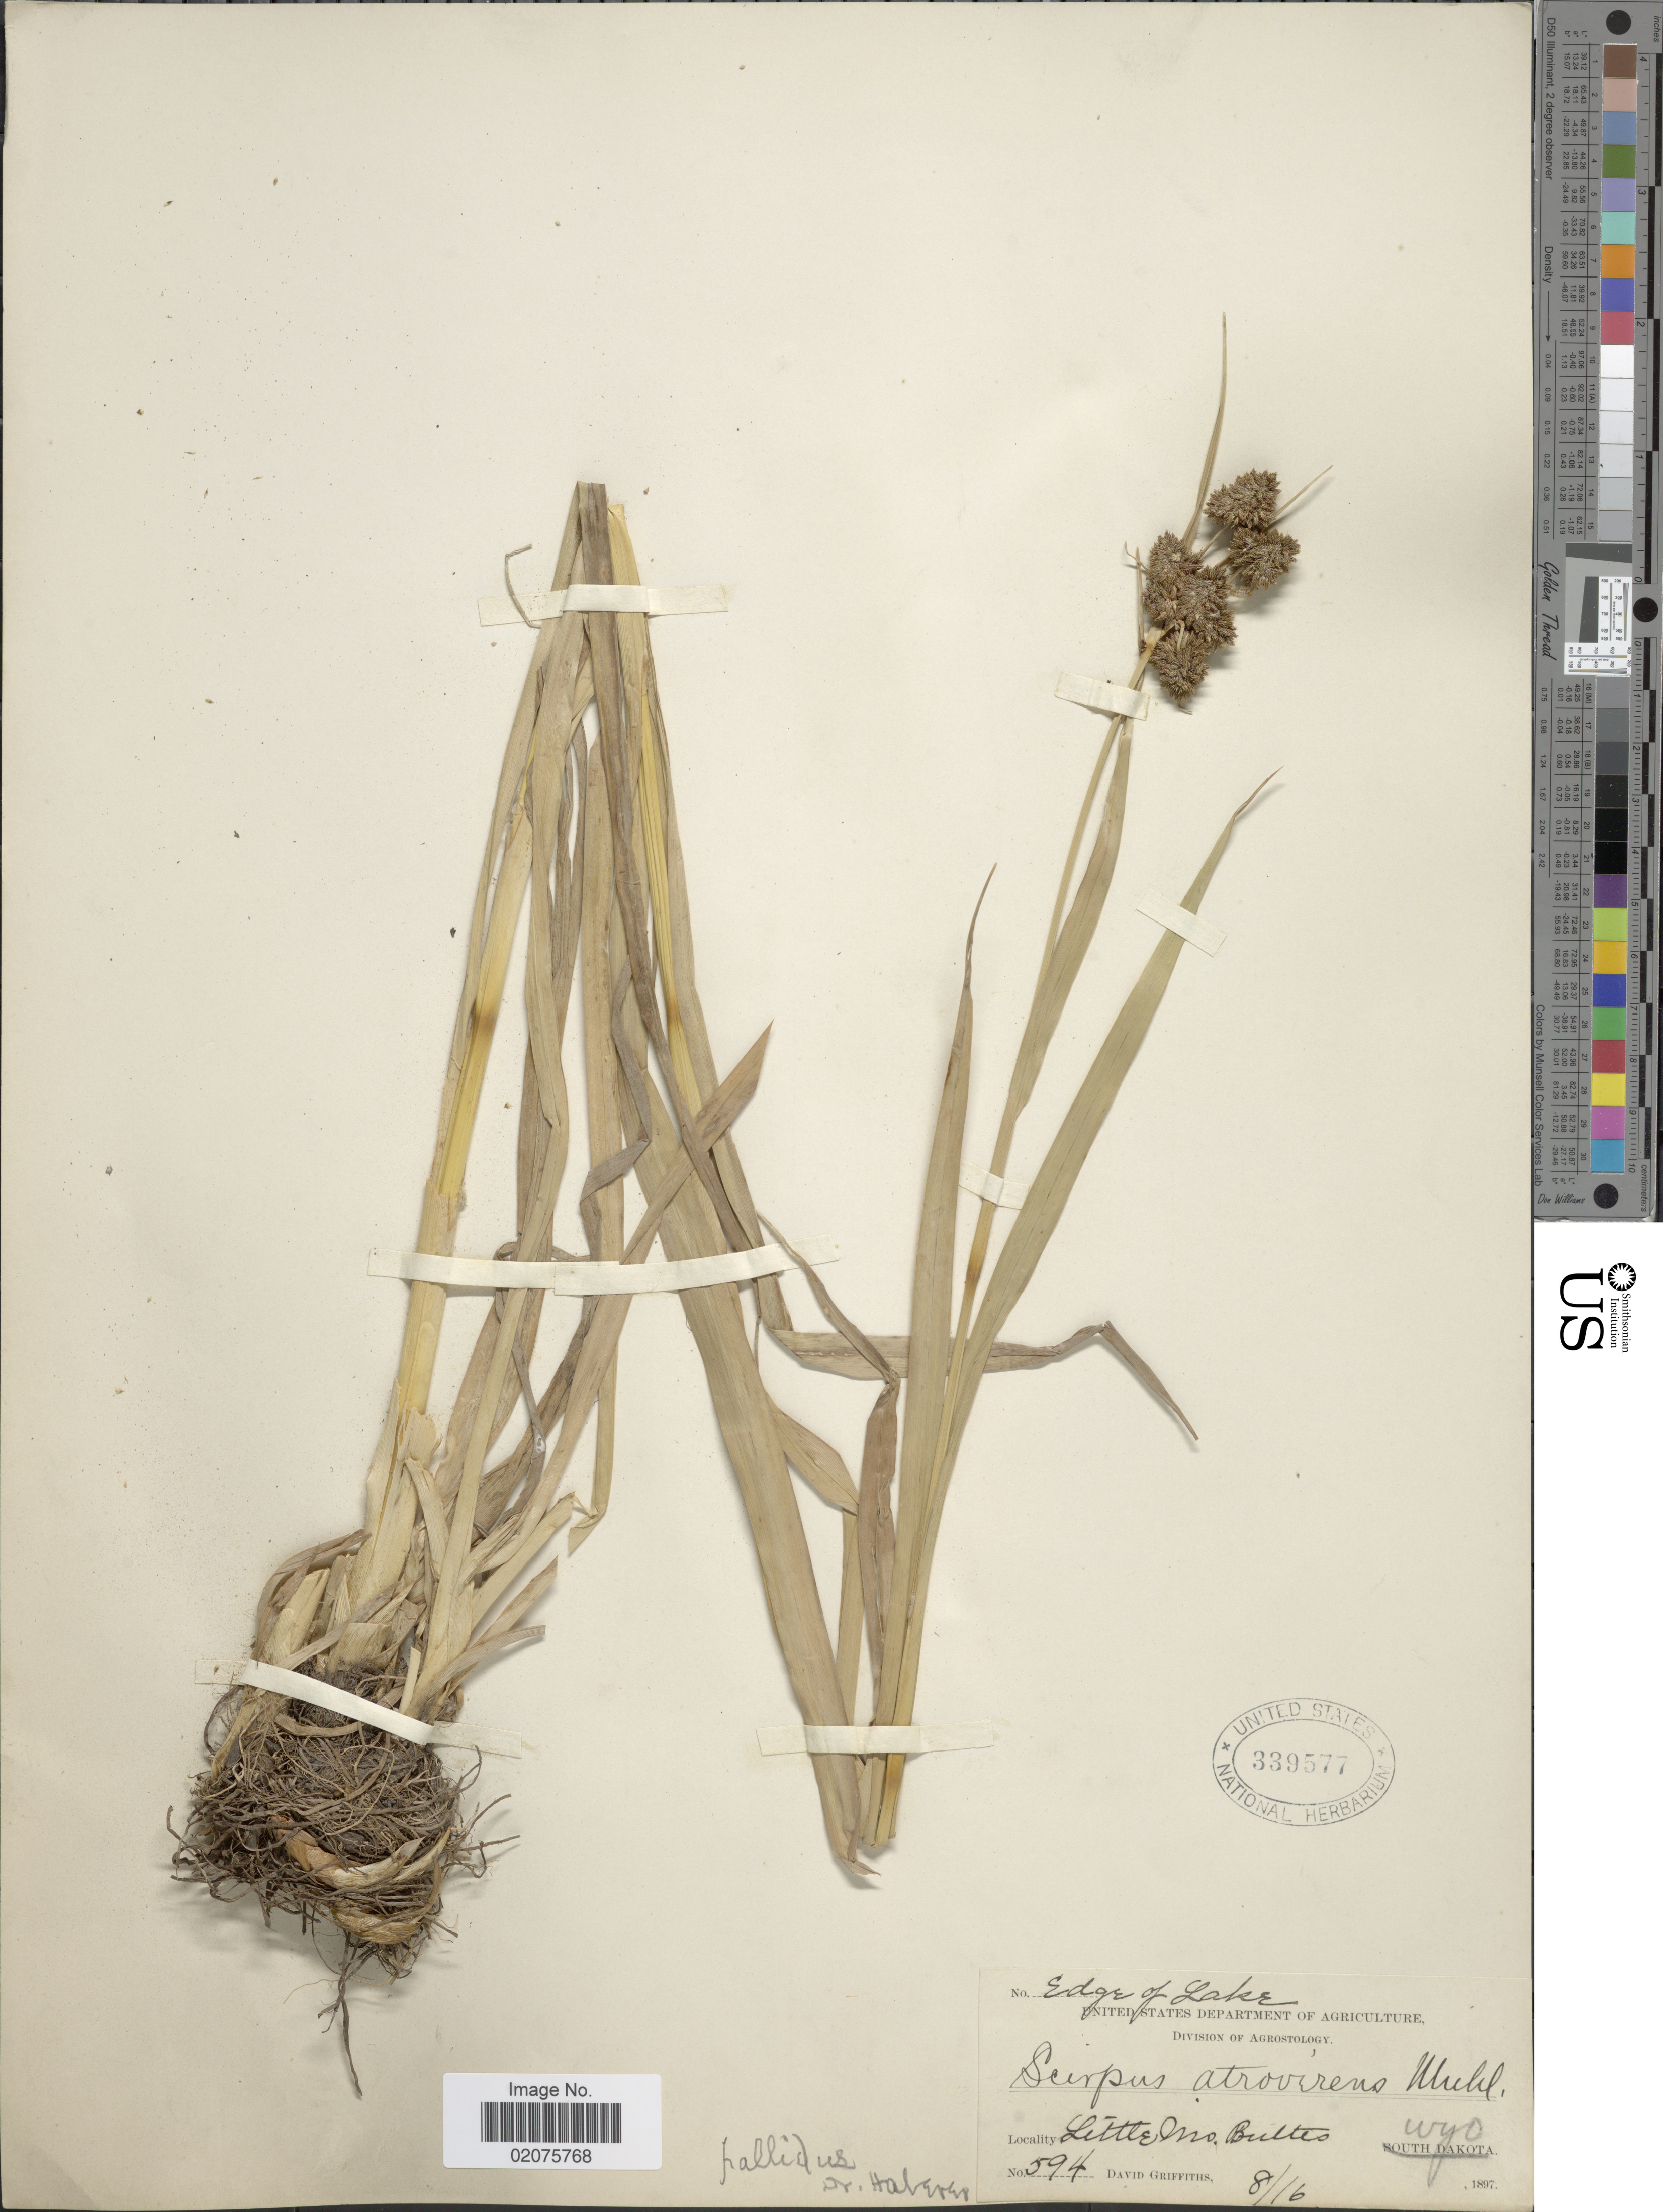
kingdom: Plantae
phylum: Tracheophyta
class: Liliopsida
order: Poales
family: Cyperaceae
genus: Scirpus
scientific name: Scirpus pallidus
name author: (Britton) Fernald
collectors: D. Griffiths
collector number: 594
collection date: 1897-08-16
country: United States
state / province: Wyoming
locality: Little Mo. Buttes Wyo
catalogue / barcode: US 339577